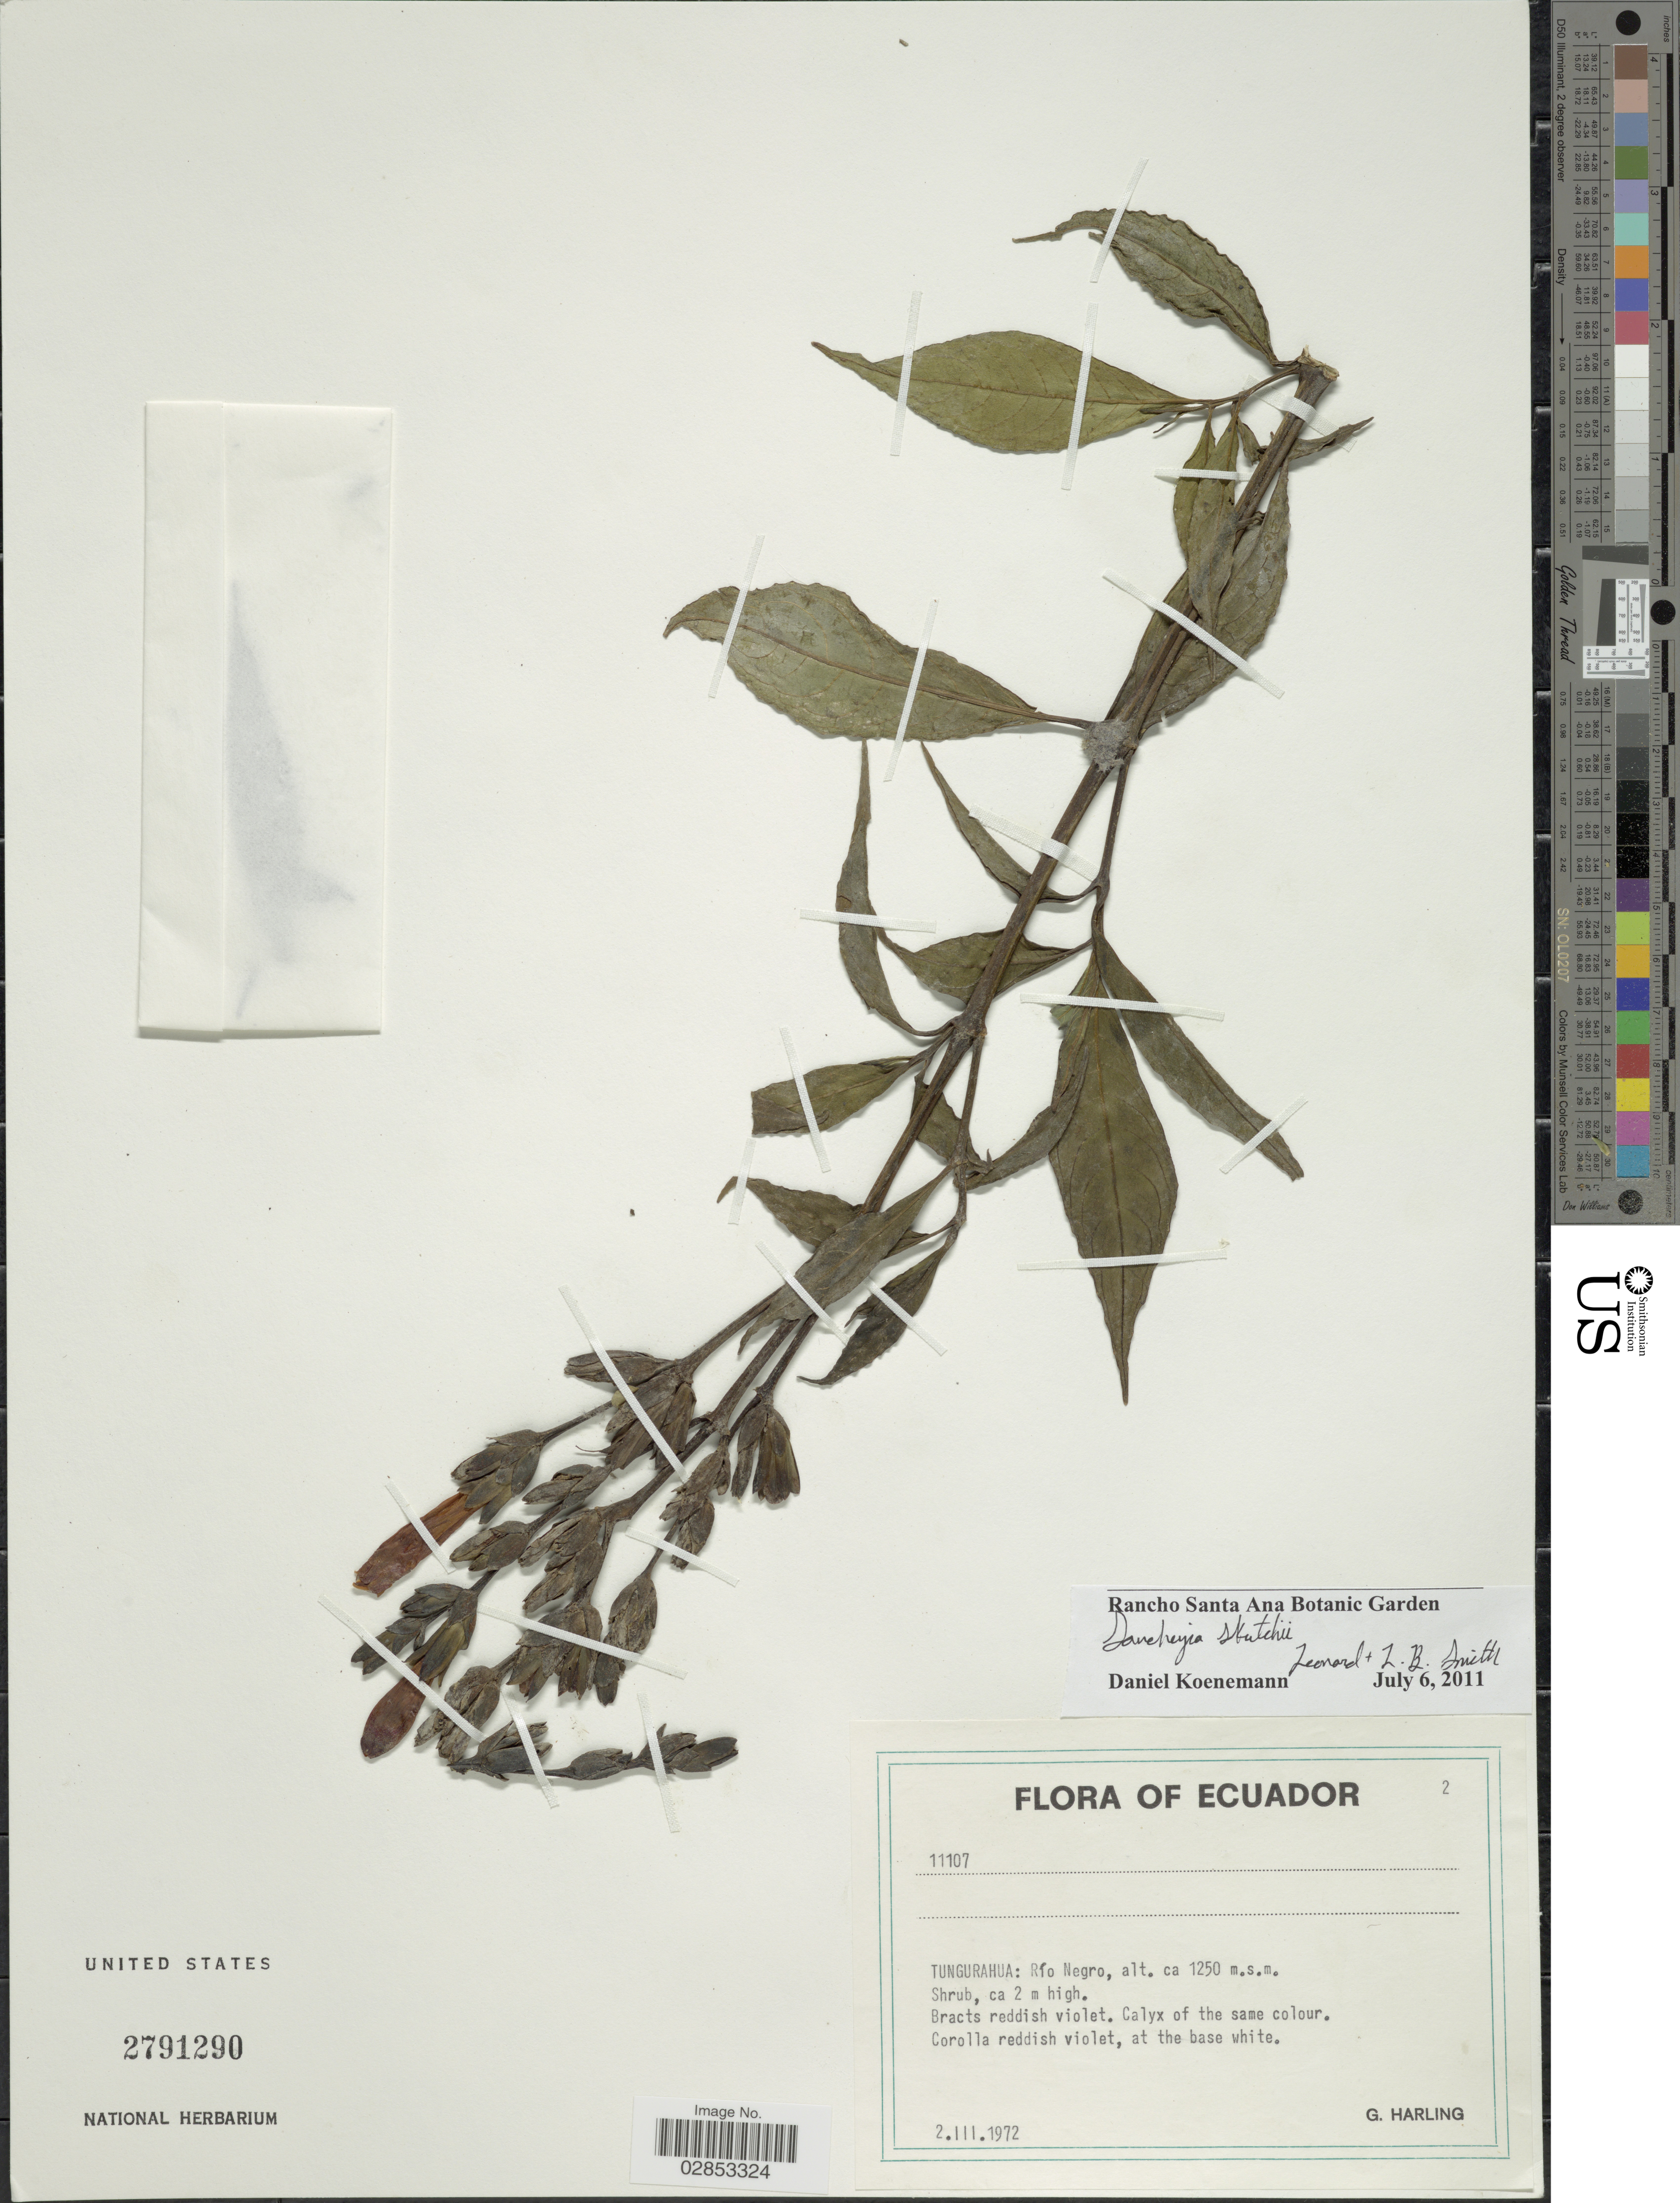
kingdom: Plantae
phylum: Tracheophyta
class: Magnoliopsida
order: Lamiales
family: Acanthaceae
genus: Sanchezia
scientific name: Sanchezia putumayensis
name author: Leonard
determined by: Azevedo, Igor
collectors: G. Harling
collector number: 11107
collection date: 1972-03-02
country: Ecuador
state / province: Tungurahua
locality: Tungurahua: Río Negro.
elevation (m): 1250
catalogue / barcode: US 2791290